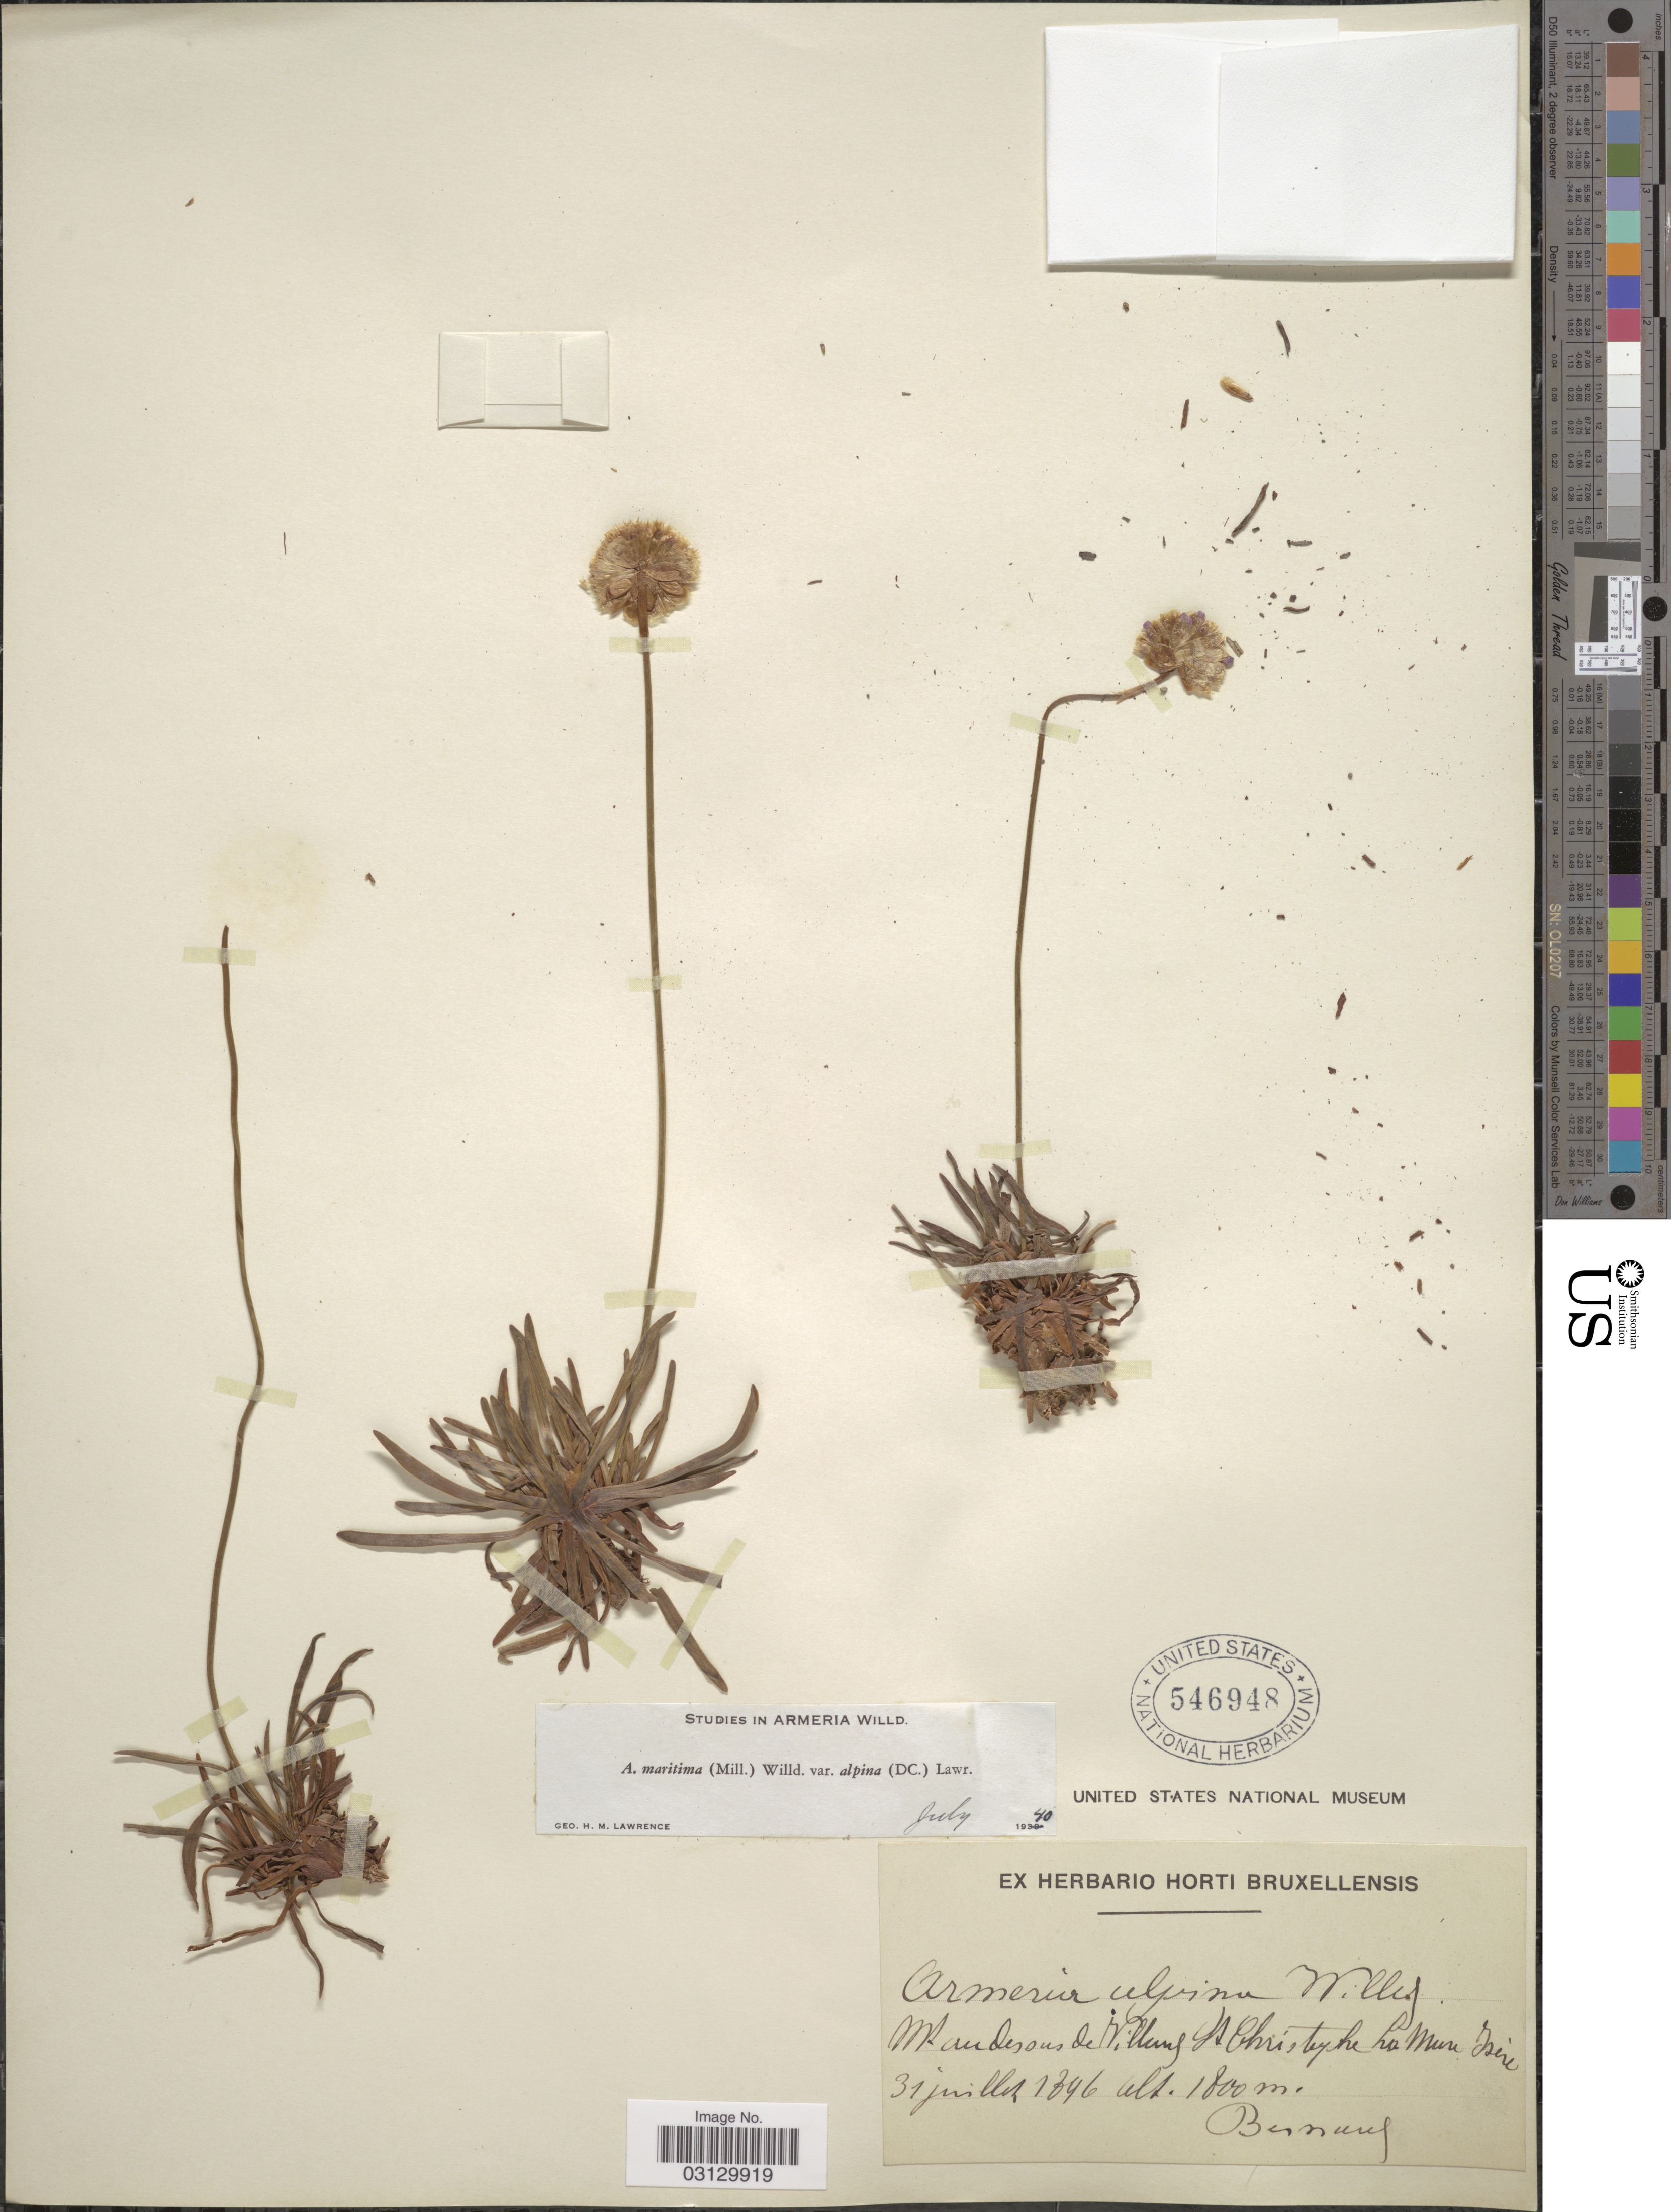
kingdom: Plantae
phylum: Tracheophyta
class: Magnoliopsida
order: Caryophyllales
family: Plumbaginaceae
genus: Armeria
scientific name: Armeria maritima subsp. alpina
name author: (Willd.) P. Silva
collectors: Bernung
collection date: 1846-07-31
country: France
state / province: Auvergne-Rhône-Alpes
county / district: Isère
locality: Mt au desous de Villard St. Chrístophe La Mure Isère.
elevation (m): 1800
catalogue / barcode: US 546948